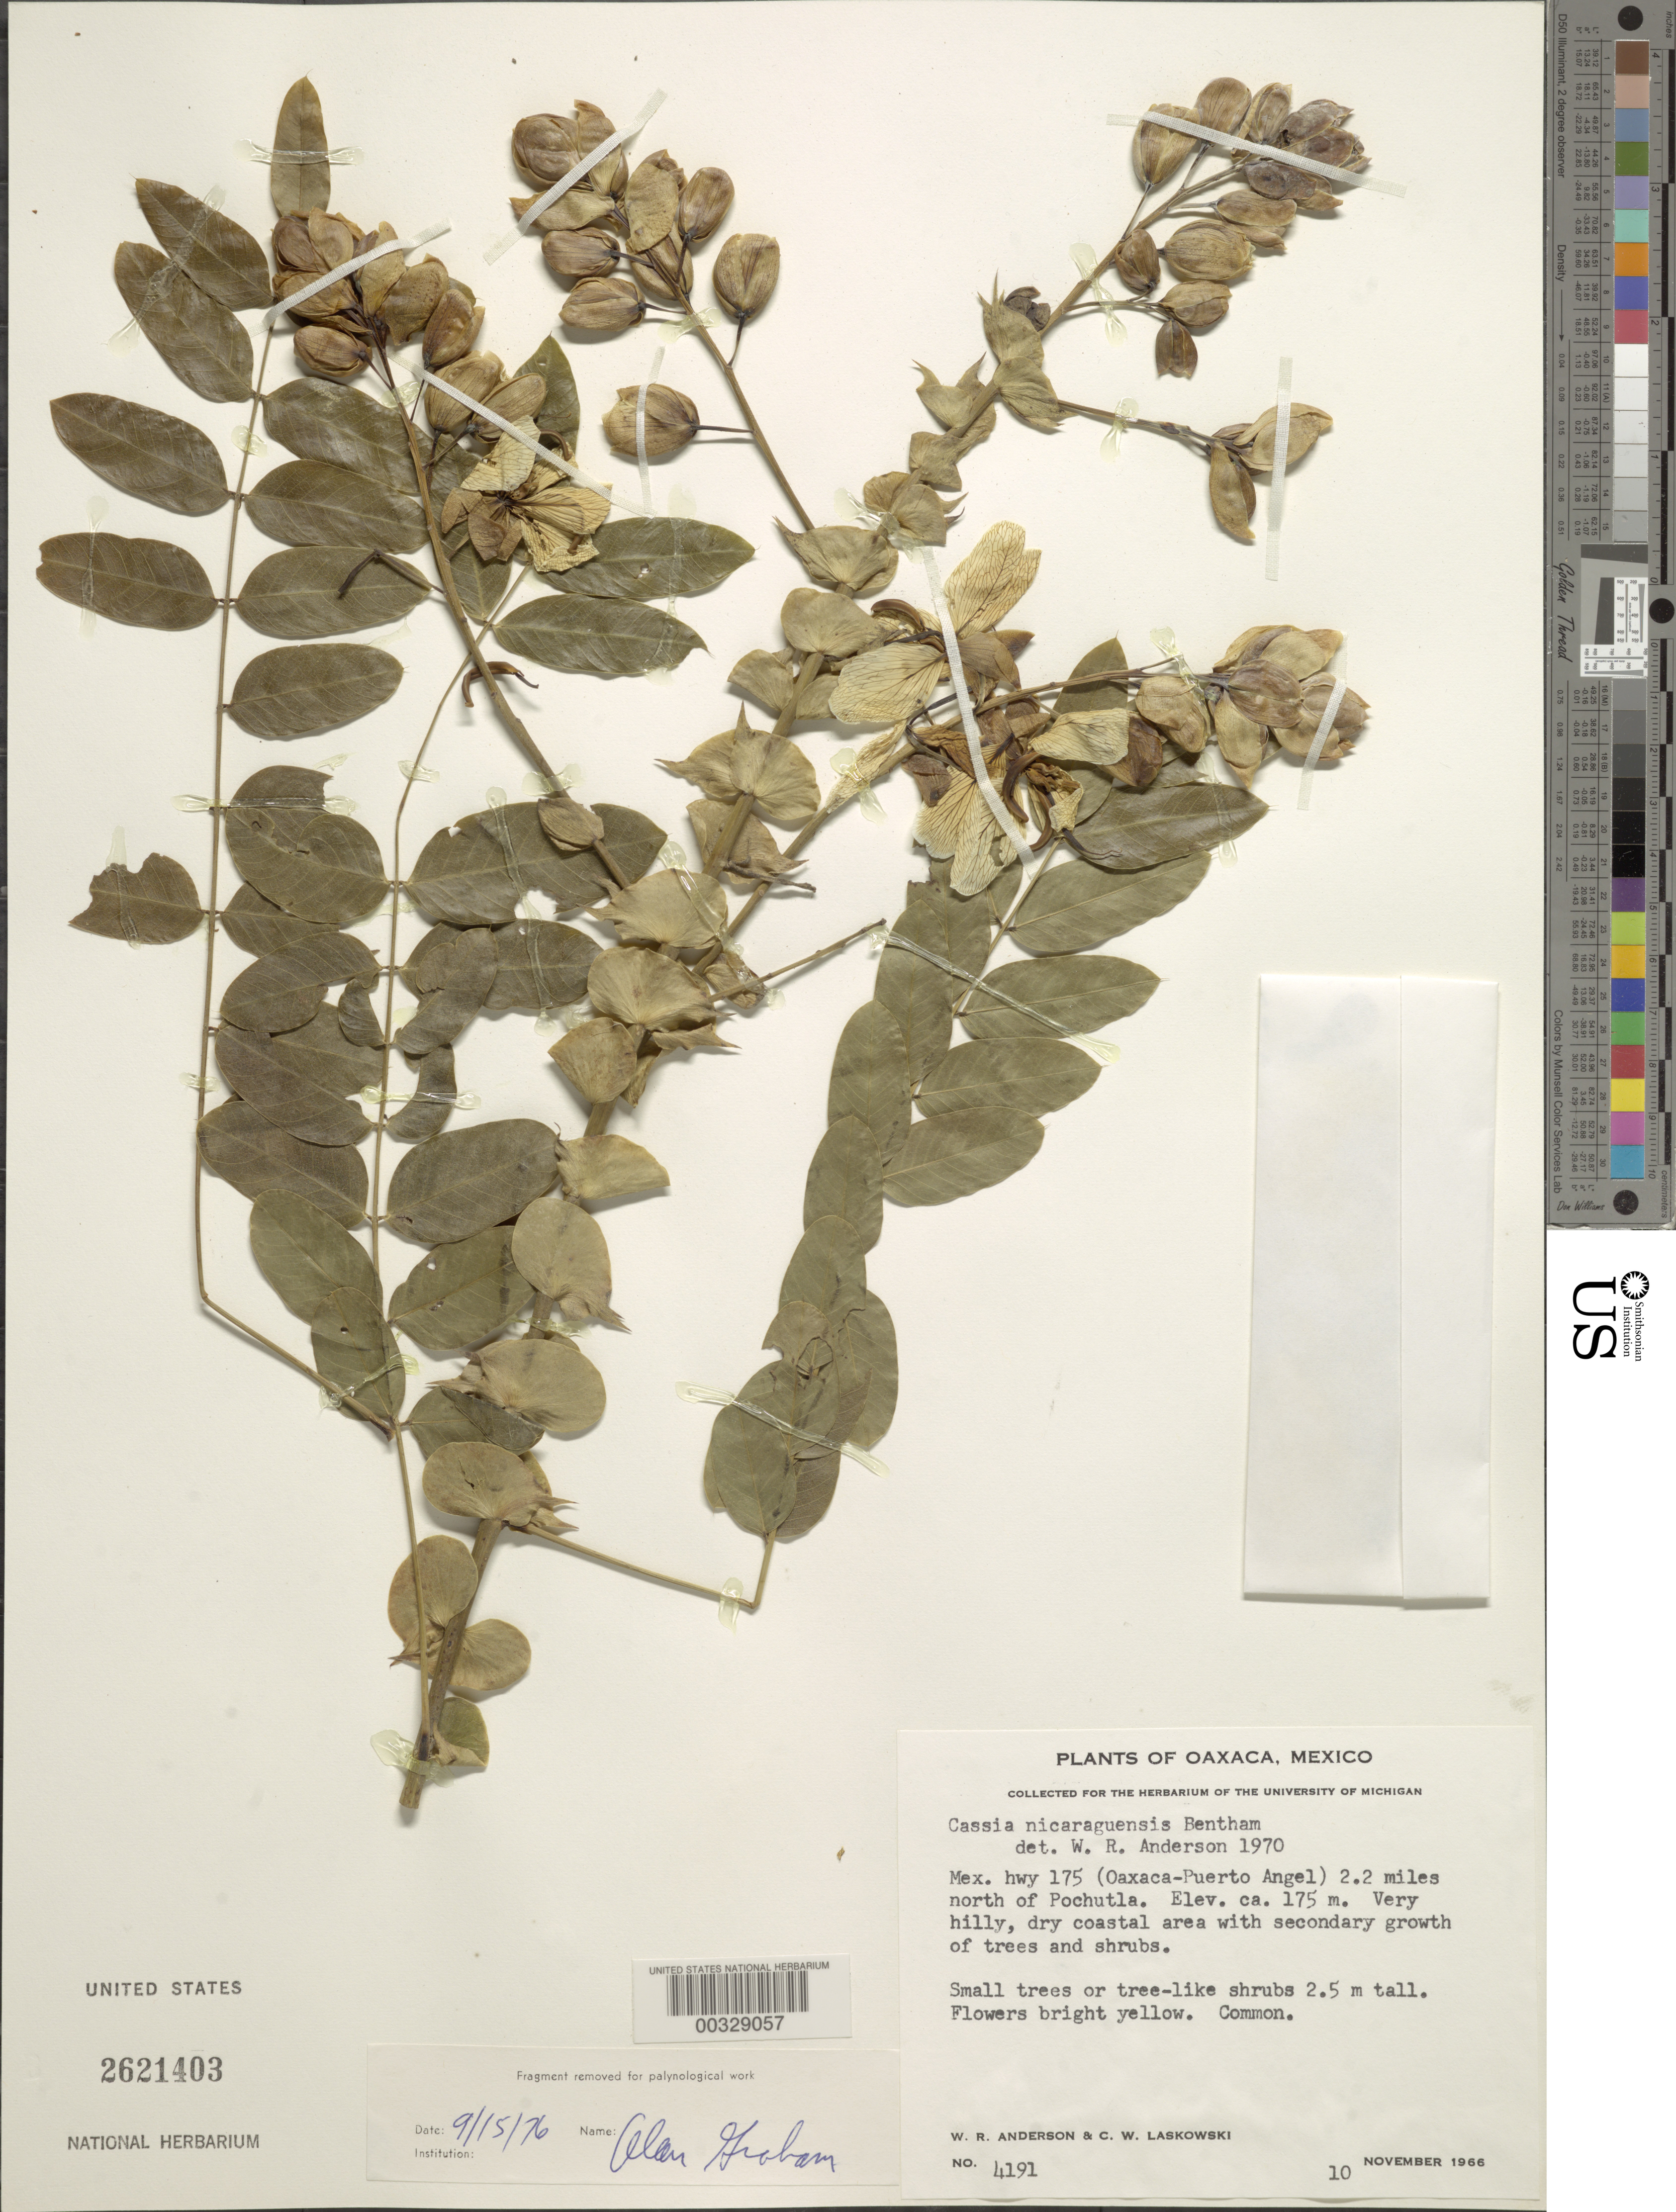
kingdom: Plantae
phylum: Tracheophyta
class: Magnoliopsida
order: Fabales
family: Fabaceae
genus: Senna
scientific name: Senna nicaraguensis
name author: (Benth.) H.S. Irwin & Barneby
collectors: W. R. Anderson & C. Laskowski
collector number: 4191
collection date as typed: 10 Nov 1966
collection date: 1966-11-10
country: Mexico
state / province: Oaxaca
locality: Highway 175 (Oaxaca-puerto angel) 2.2 mi N of Pochutla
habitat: Very hilly, dry coastal area with sencondary growth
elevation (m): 175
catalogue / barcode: US 2621403